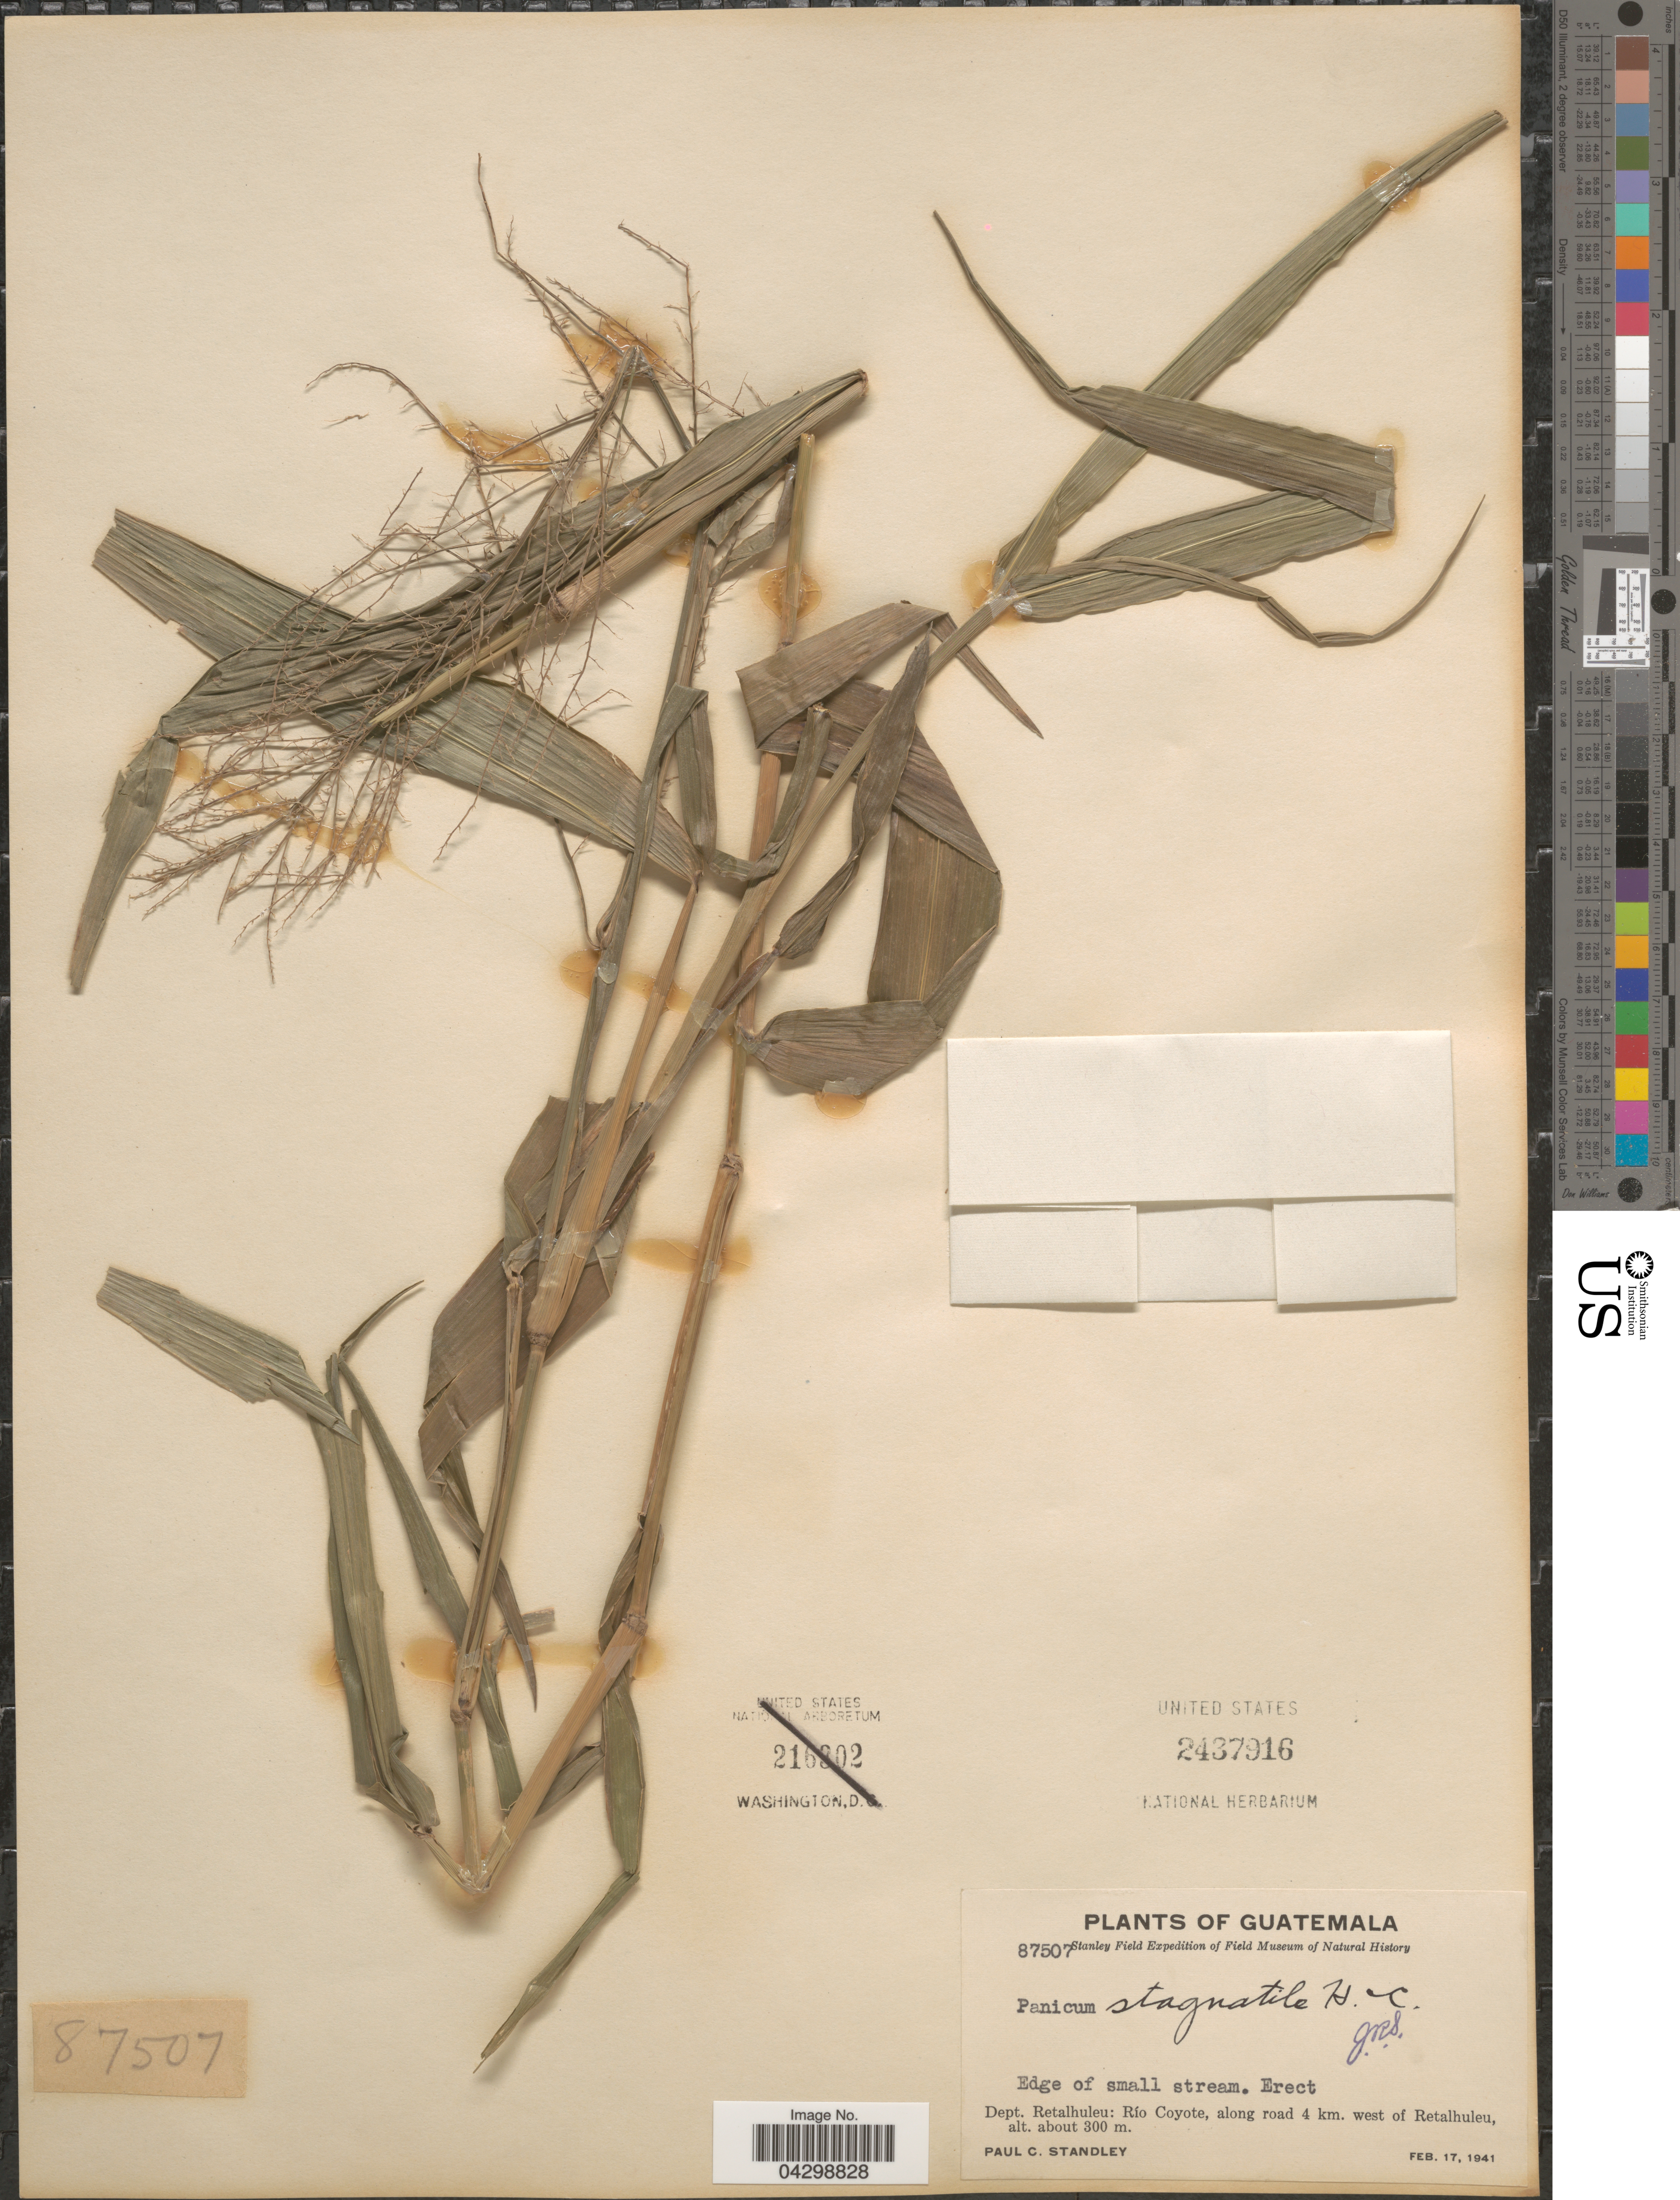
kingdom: Plantae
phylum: Tracheophyta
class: Liliopsida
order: Poales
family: Poaceae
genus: Panicum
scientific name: Panicum stagnatile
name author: Hitchc. & Chase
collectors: P. C. Standley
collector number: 87507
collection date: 1941-02-17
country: Guatemala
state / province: Retalhuleu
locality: Stanley Field Expedition. Dept. Retalhuleu: Río Coyote, along road 4 km. west of Retalhuleu.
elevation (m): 300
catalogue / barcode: US 2437916